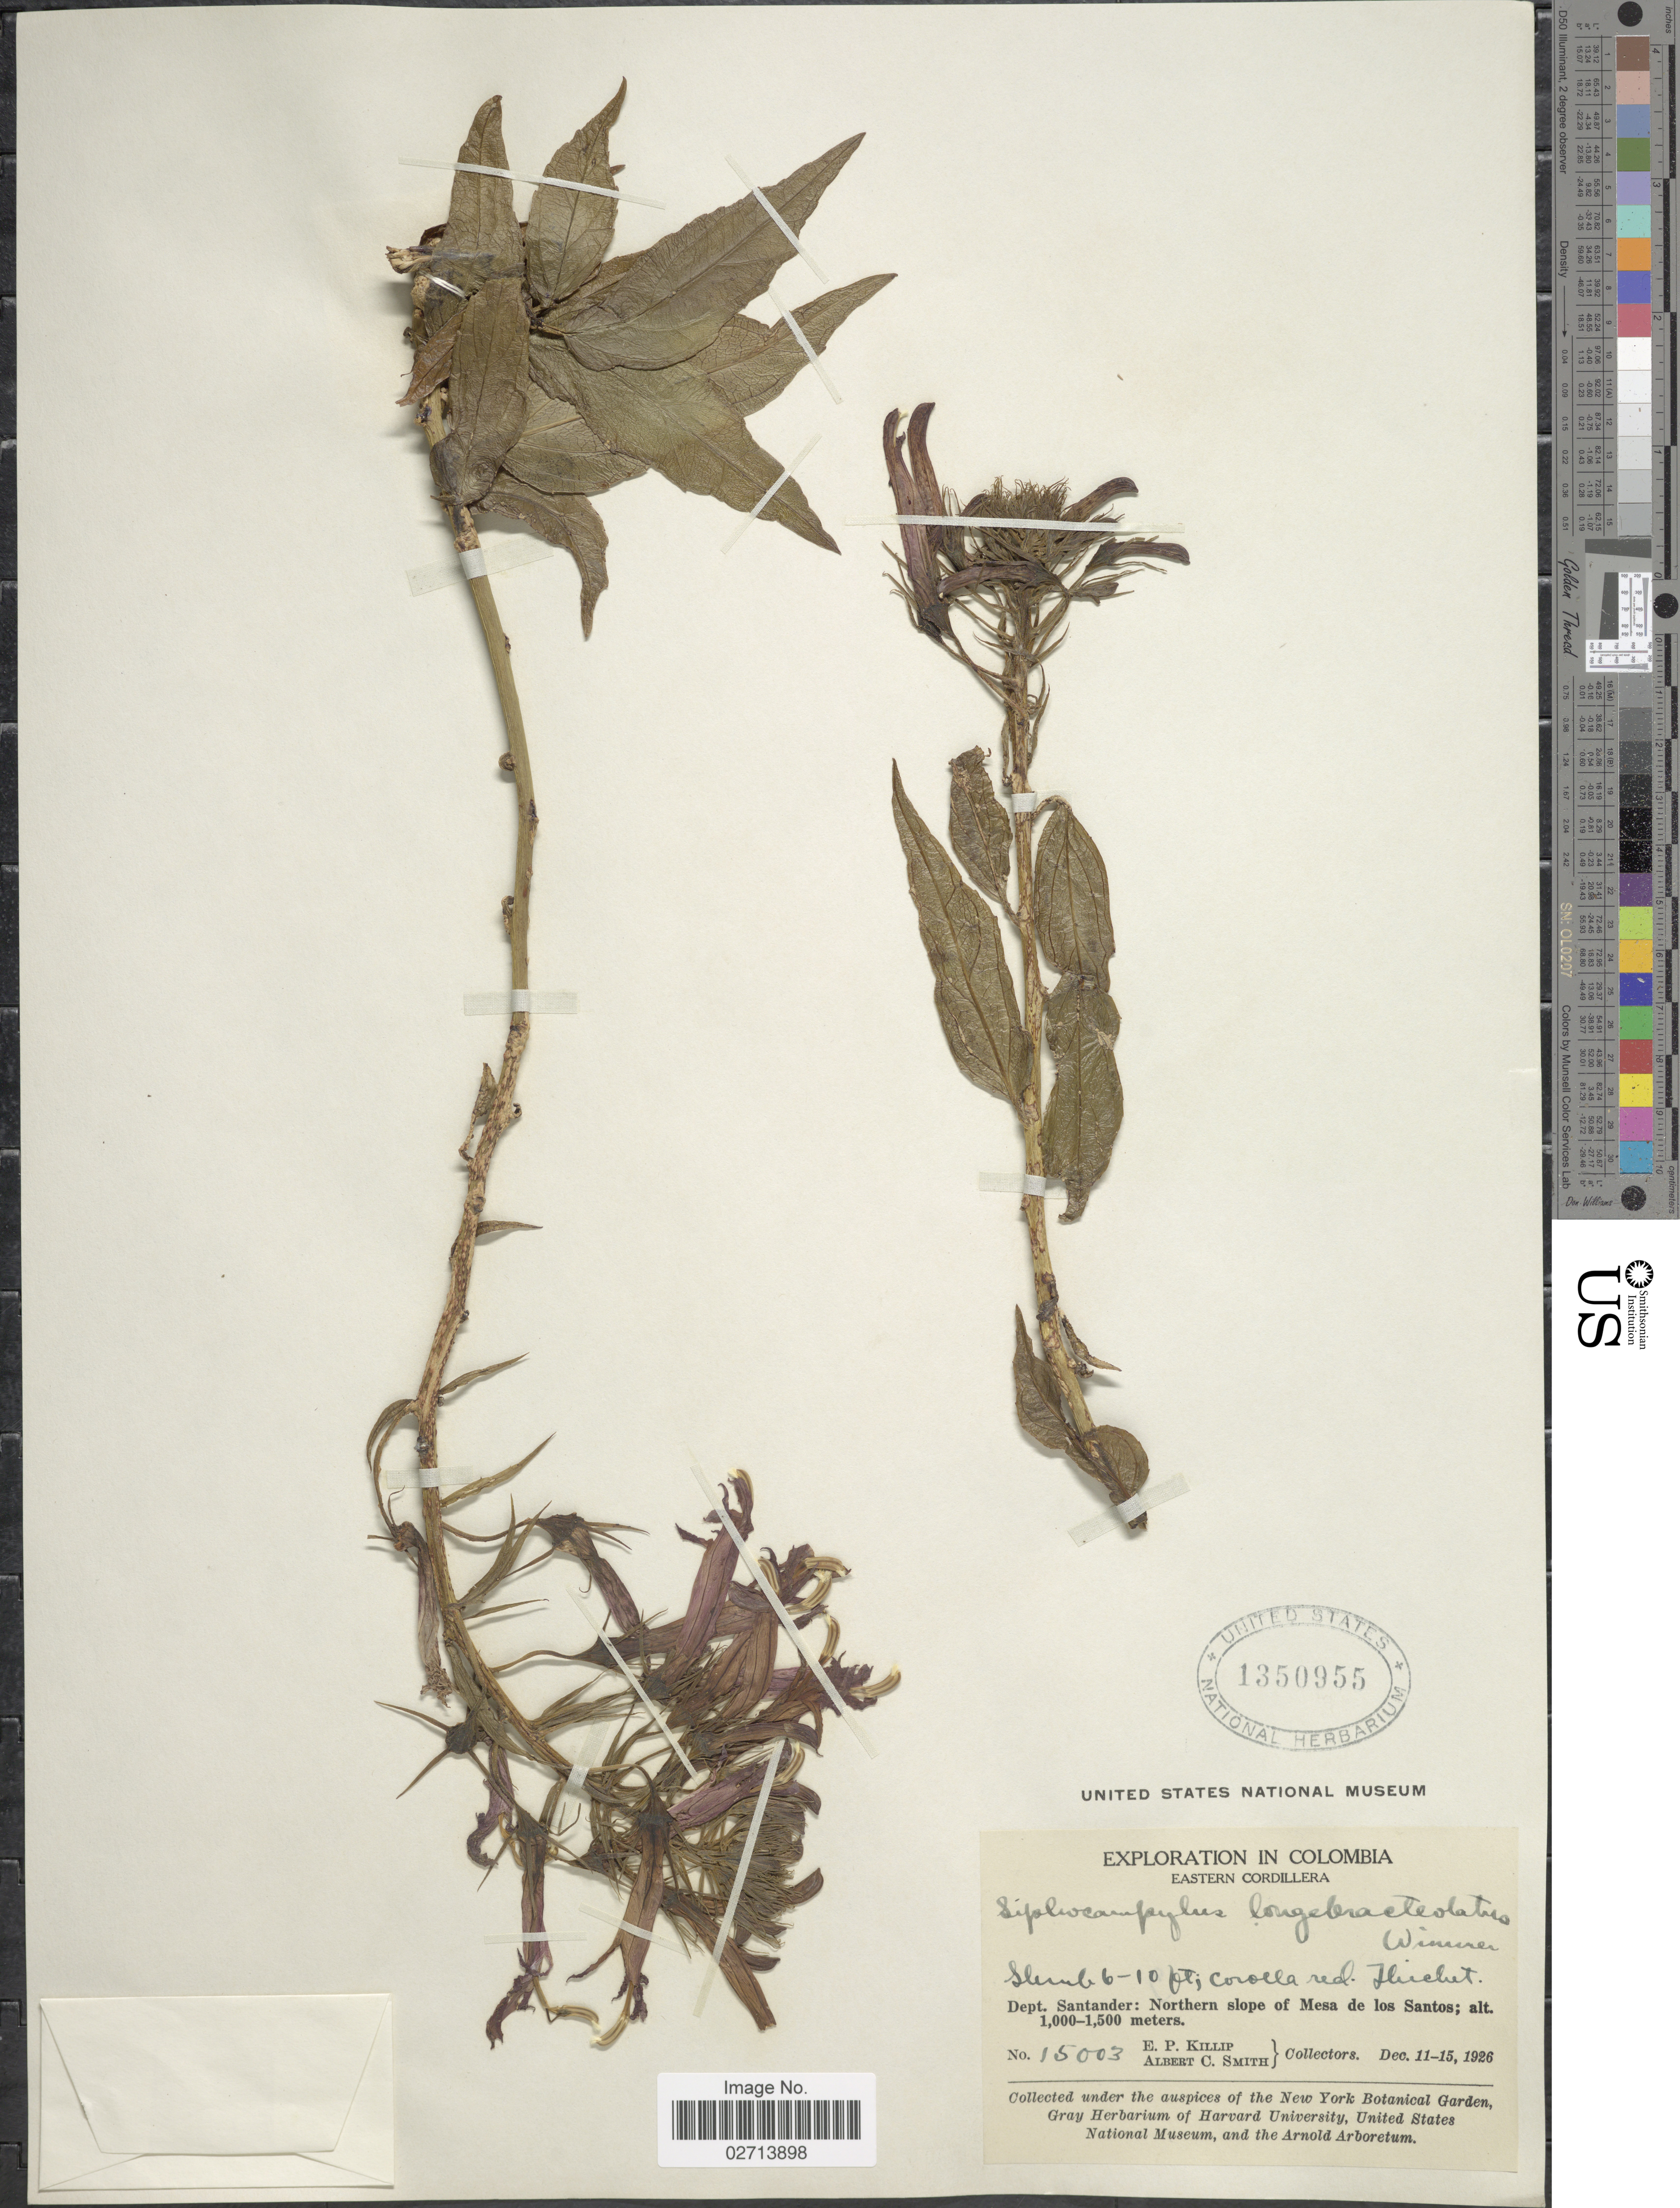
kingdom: Plantae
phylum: Tracheophyta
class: Magnoliopsida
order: Asterales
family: Campanulaceae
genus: Siphocampylus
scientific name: Siphocampylus longebracteolatus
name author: E. Wimm.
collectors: E. P. Killip & A. C. Smith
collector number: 15003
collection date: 1926-12-11/1926-12-15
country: Colombia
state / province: Santander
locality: Eastern Cordillera. Dept. Santander: Northern slope of Mesa de los Santos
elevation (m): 1000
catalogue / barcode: US 1350955